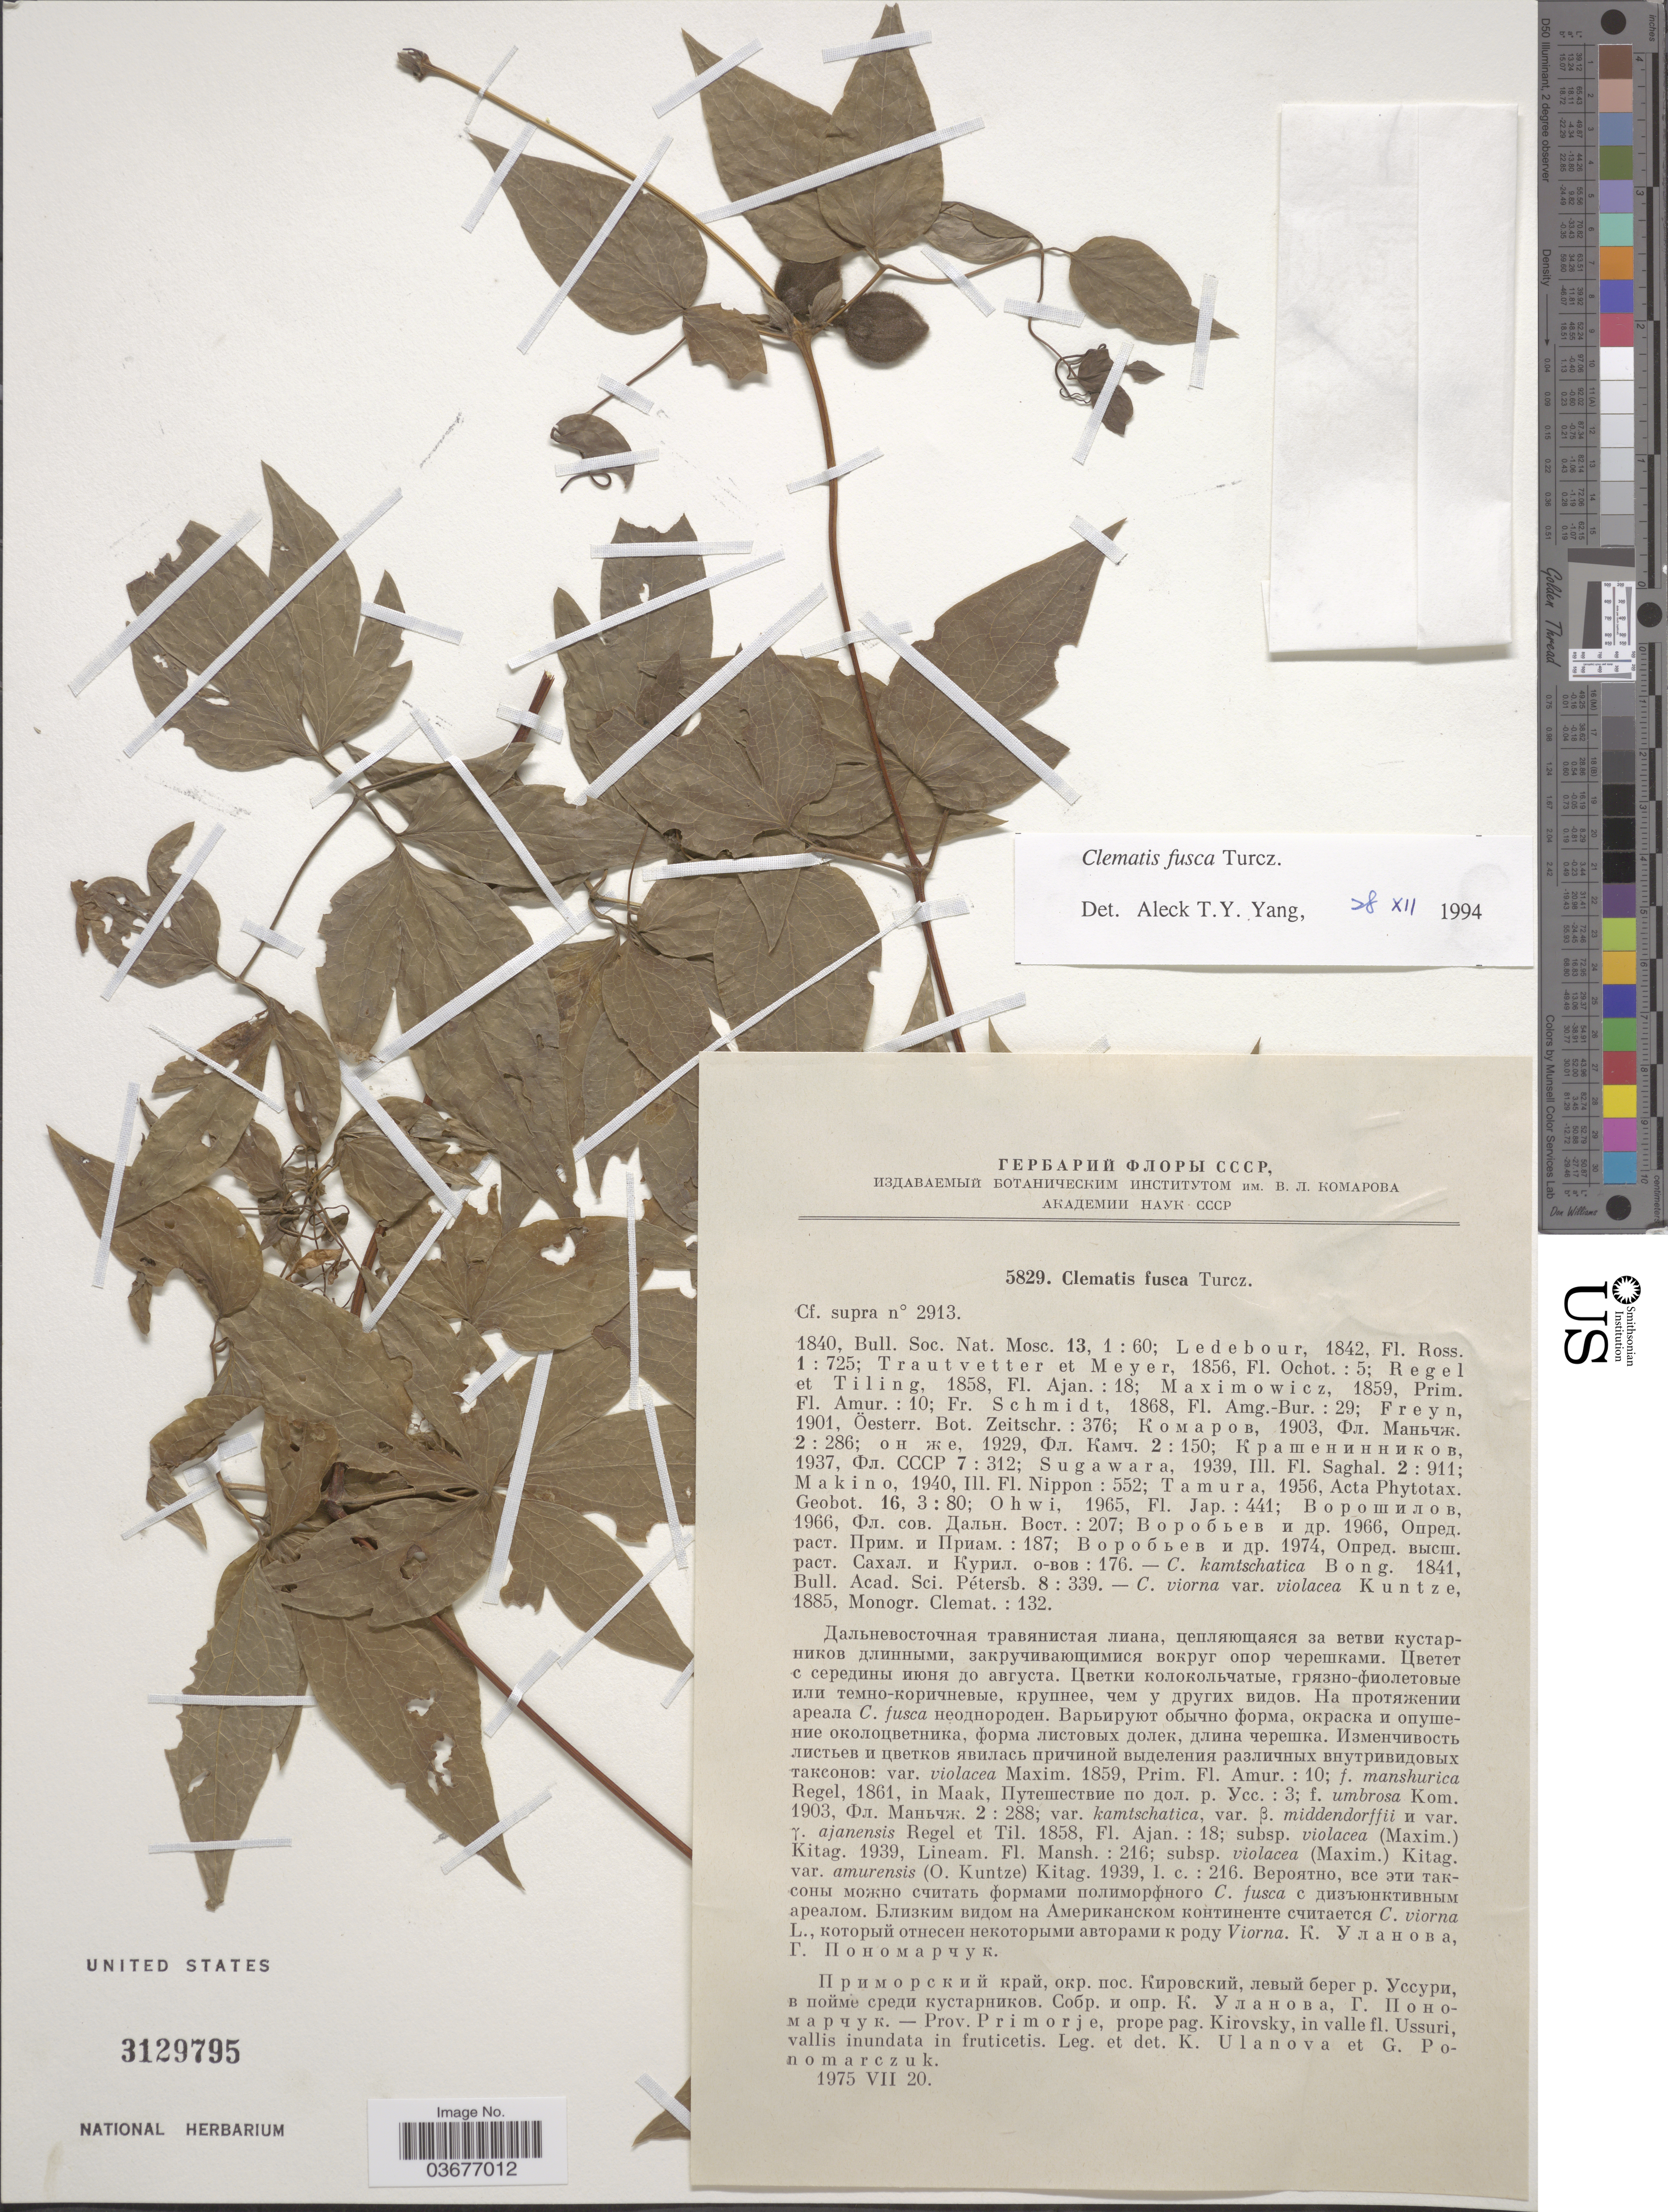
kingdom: Plantae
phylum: Tracheophyta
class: Magnoliopsida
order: Ranunculales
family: Ranunculaceae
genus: Clematis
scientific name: Clematis fusca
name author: Turcz.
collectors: K. Ulanova & G. Ponomarczuk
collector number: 5829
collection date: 1975-07-20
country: Russian Federation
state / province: Primorsky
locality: Prope pag. Kirovsky, in valle fl. Ussuri.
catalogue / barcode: US 3129795